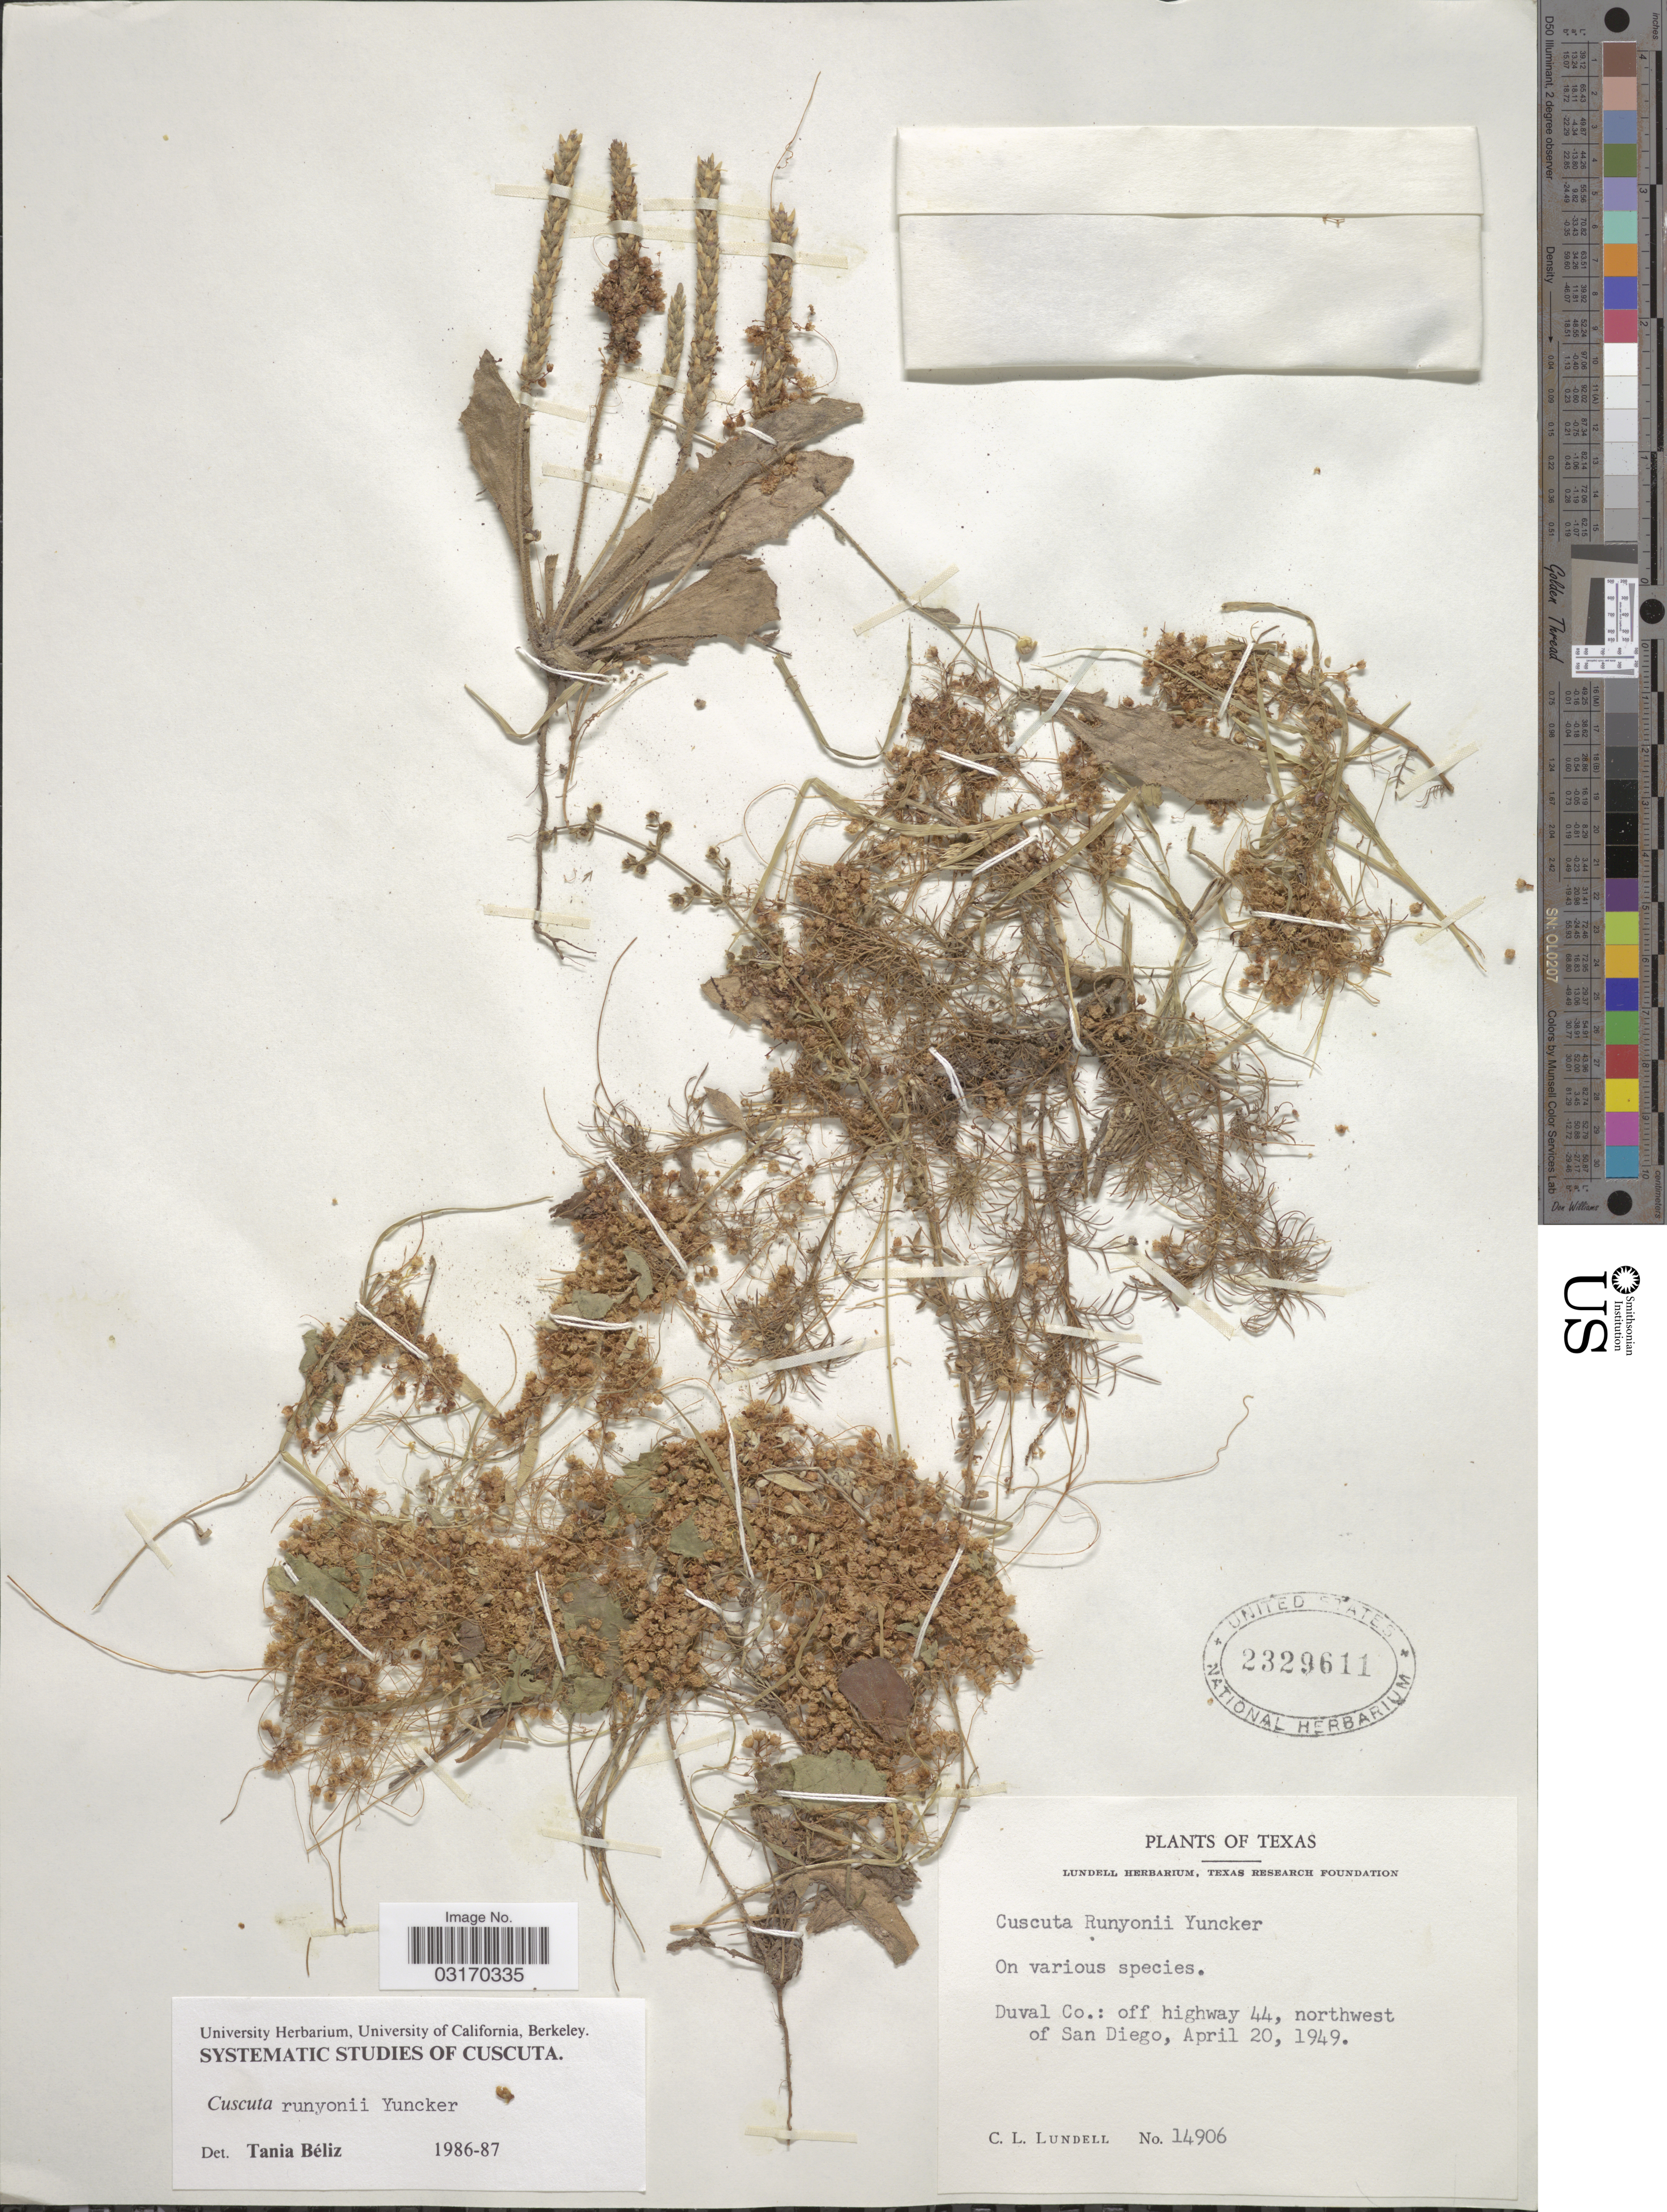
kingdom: Plantae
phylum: Tracheophyta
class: Magnoliopsida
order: Solanales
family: Convolvulaceae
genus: Cuscuta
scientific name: Cuscuta runyonii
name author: Yunck.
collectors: C. L. Lundell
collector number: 14906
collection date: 1949-04-20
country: United States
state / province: Texas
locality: Duval Co.: off highway 44, northwest of San Diego.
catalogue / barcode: US 2329611